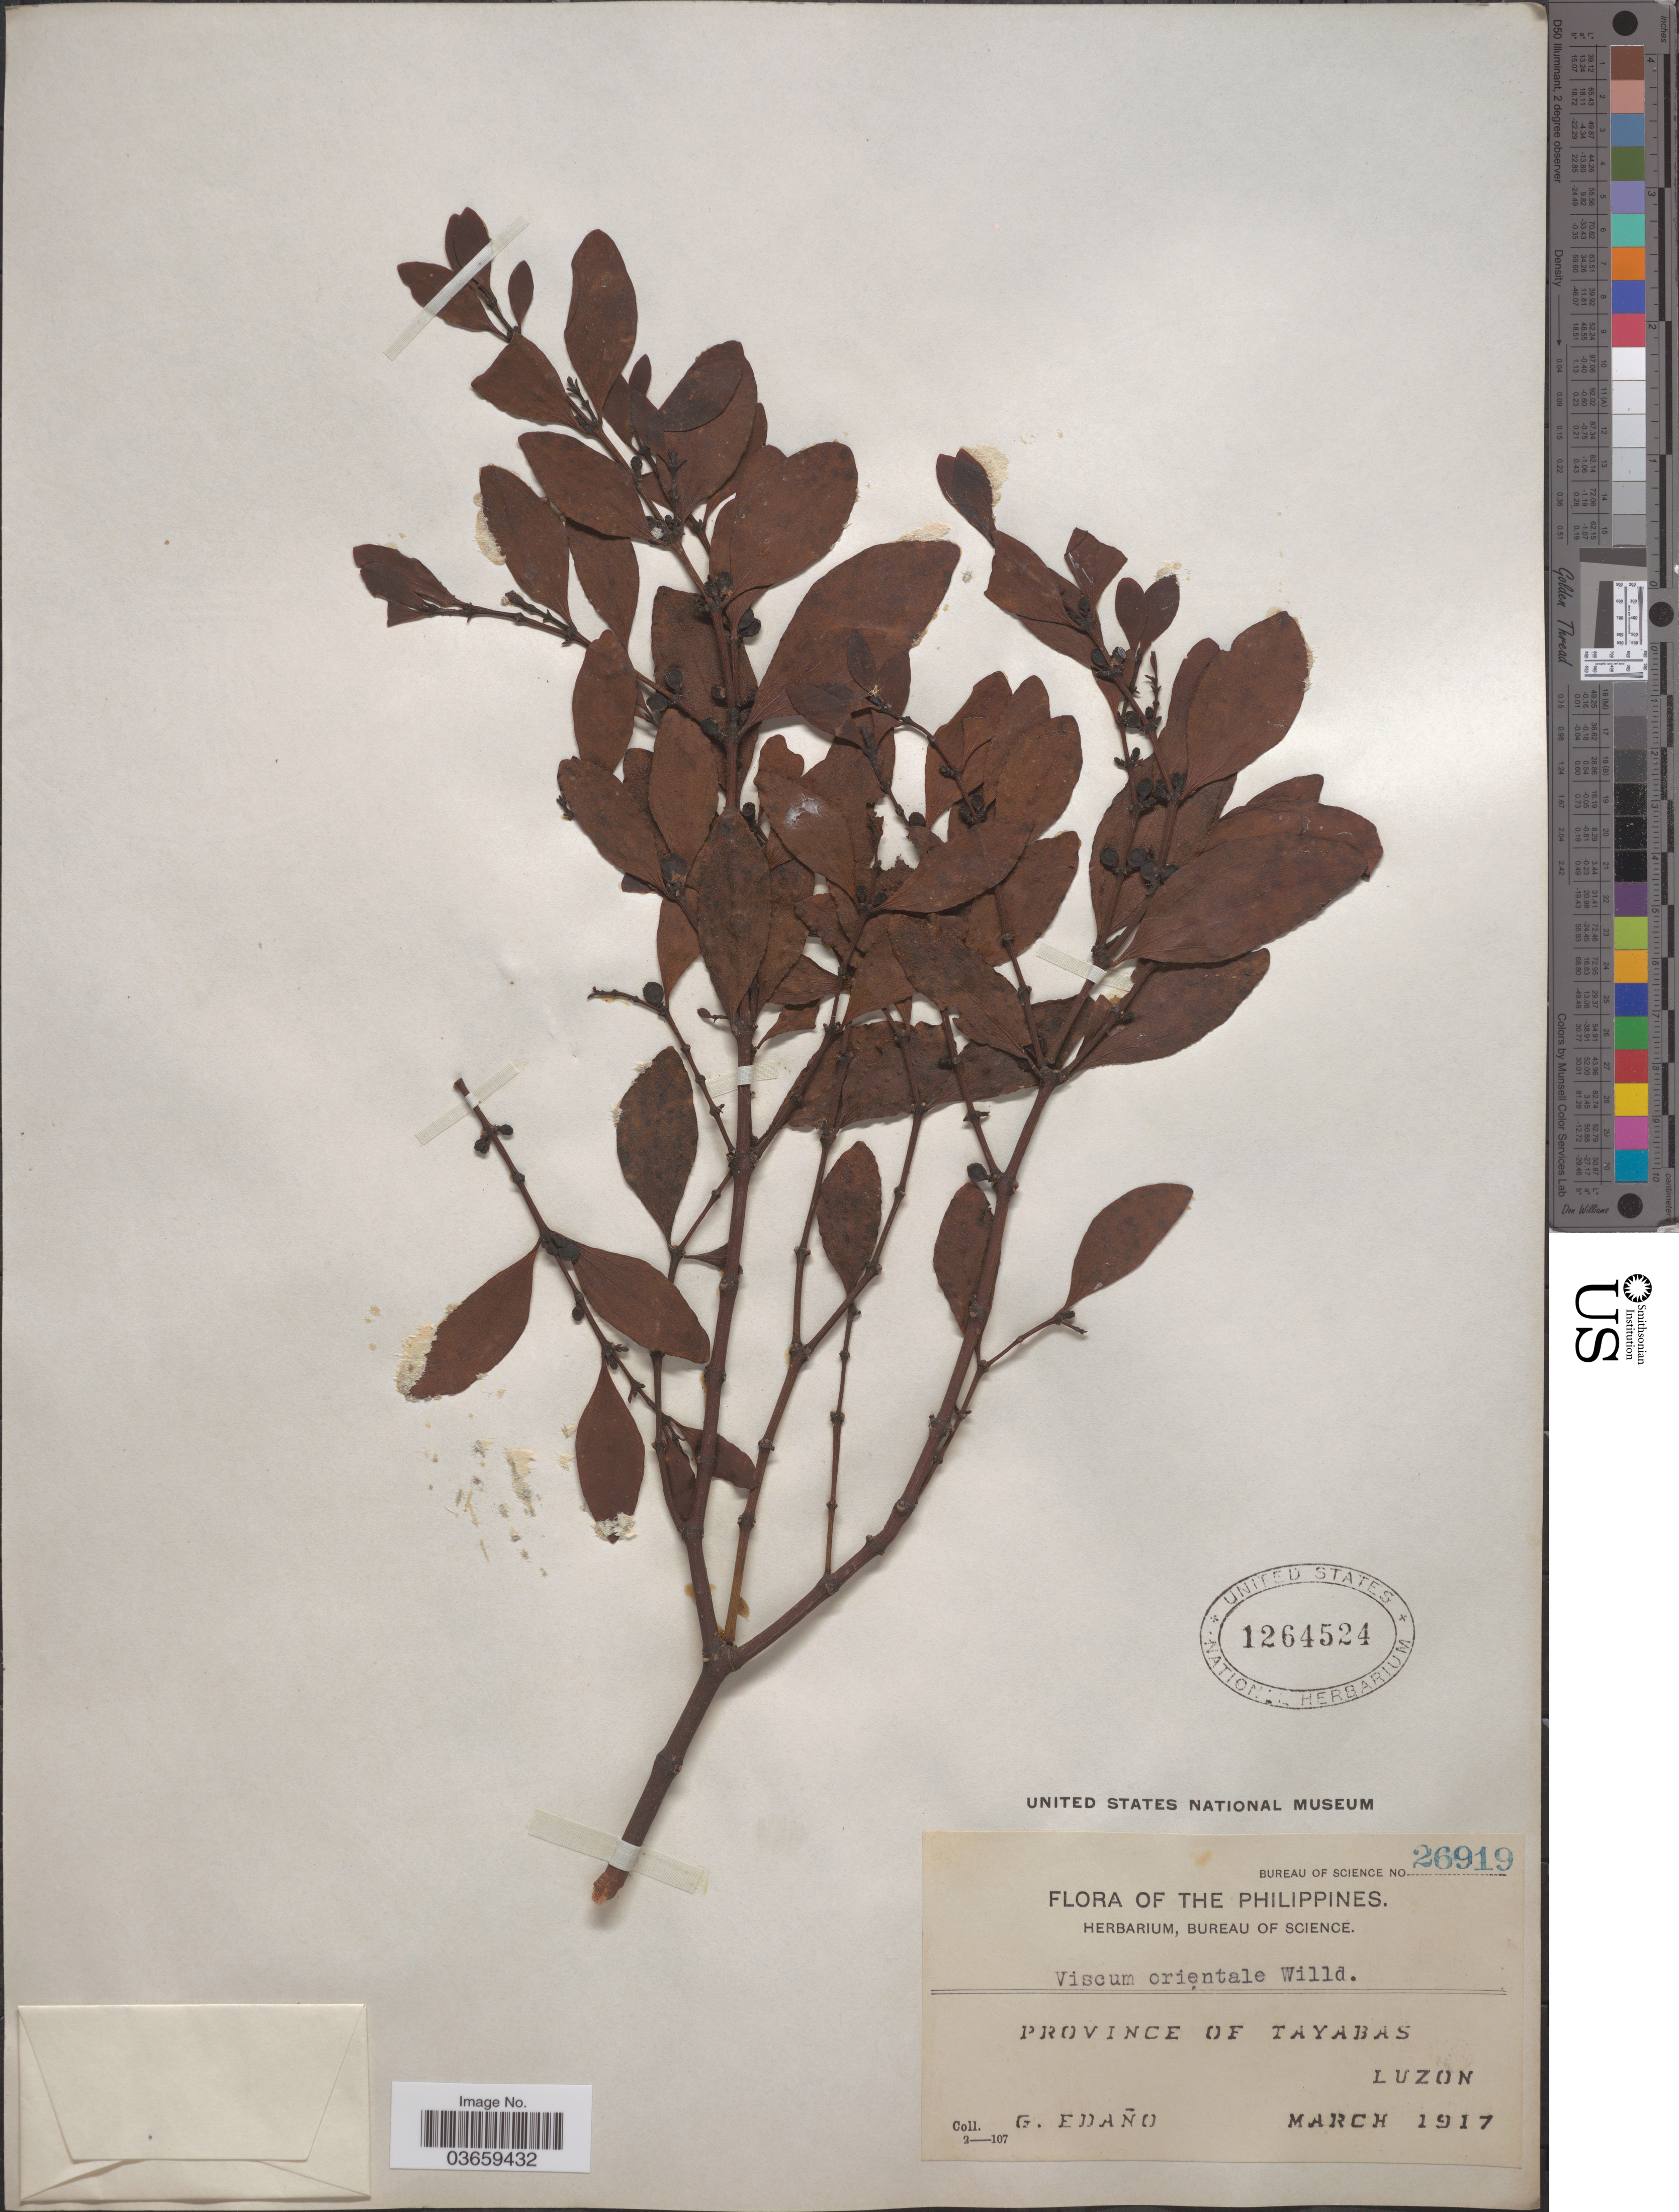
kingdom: Plantae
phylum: Tracheophyta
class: Magnoliopsida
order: Santalales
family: Viscaceae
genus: Viscum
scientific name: Viscum orientale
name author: DC.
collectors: G. Edaño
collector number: Bureau of Science 26919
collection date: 1917-03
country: Philippines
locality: Province of Tayabas, Luzon.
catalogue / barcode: US 1264524